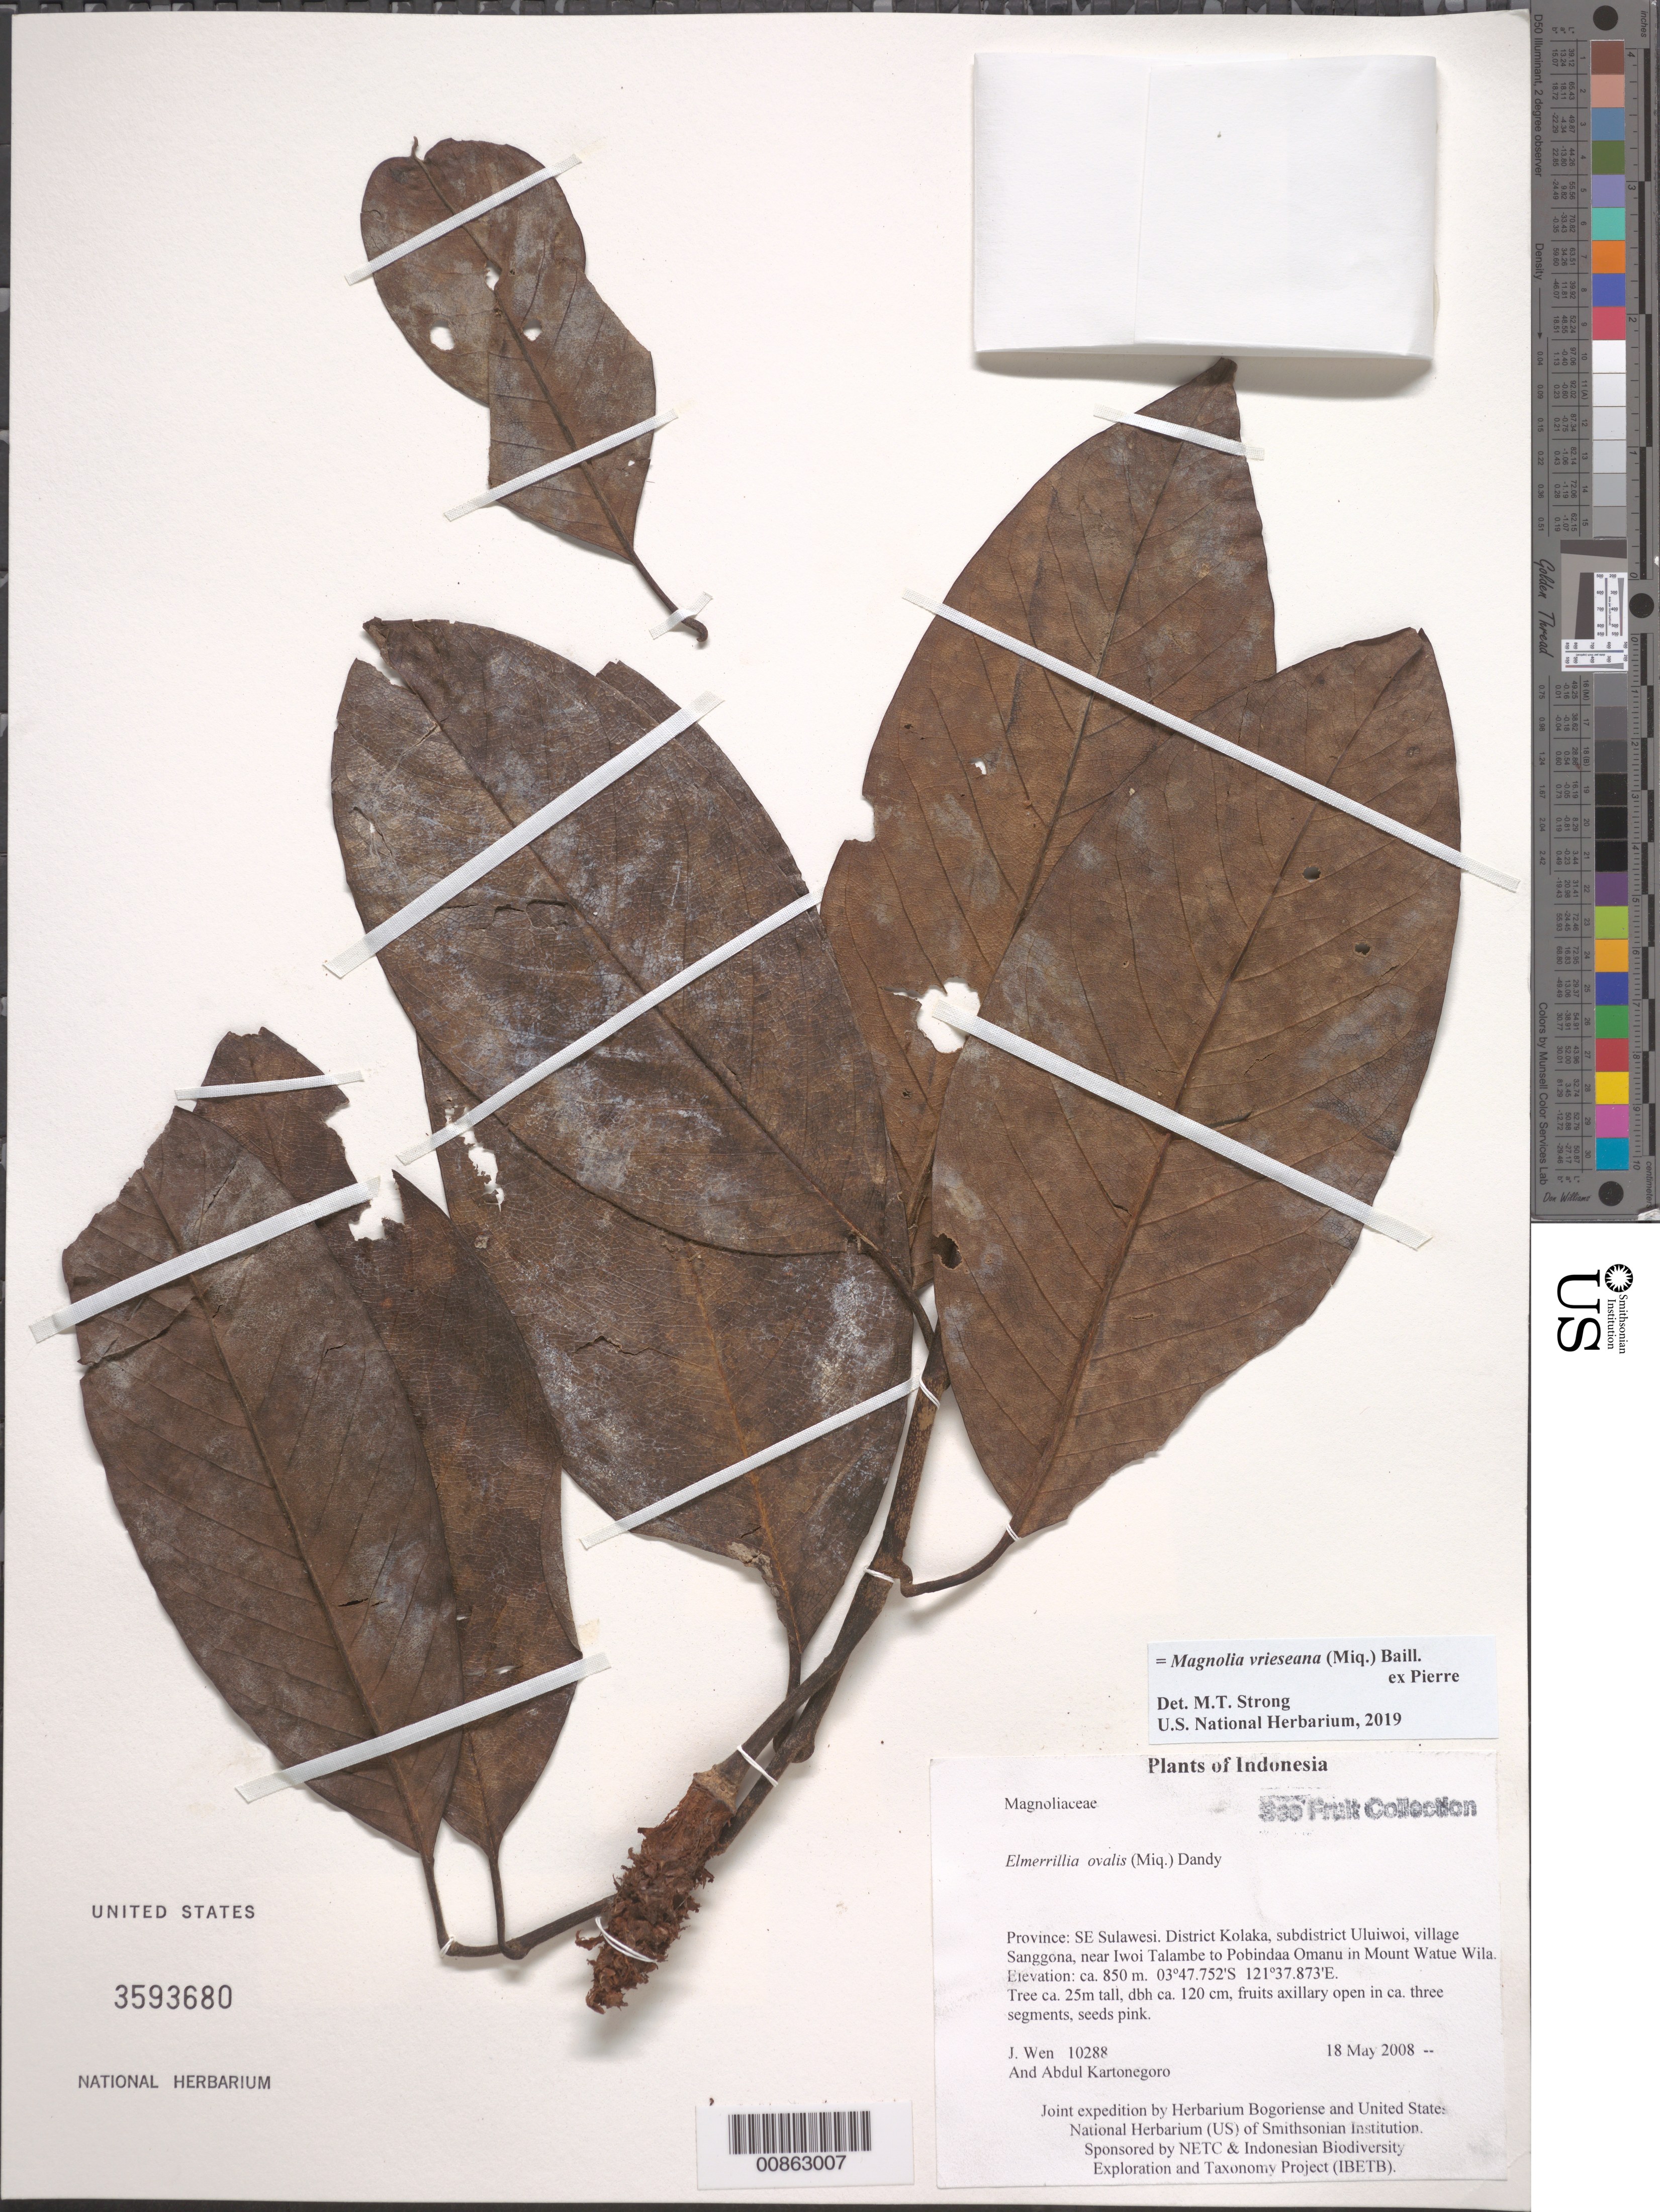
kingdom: Plantae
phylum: Tracheophyta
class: Magnoliopsida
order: Magnoliales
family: Magnoliaceae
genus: Magnolia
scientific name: Magnolia vrieseana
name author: (Miq.) Baill. ex Pierre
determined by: Strong, Mark T., (BOT), Smithsonian Institution - National Museum of Natural History (UNITED STATES)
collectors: J. Wen & A. Kartonegoro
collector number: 10288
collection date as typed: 18 May 2008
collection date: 2008-05-18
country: Indonesia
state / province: Sulawesi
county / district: Sulawesi Tenggara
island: Sulawesi [Celebes]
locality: District Kolaka, subdistrict Uluiwoi, village Sanggona, near Iwoi Talambe to Pobindaa Omanu in Mount Watue Wila.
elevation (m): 850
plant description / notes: Fruits in separate bag with collection label.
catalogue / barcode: US 3593680